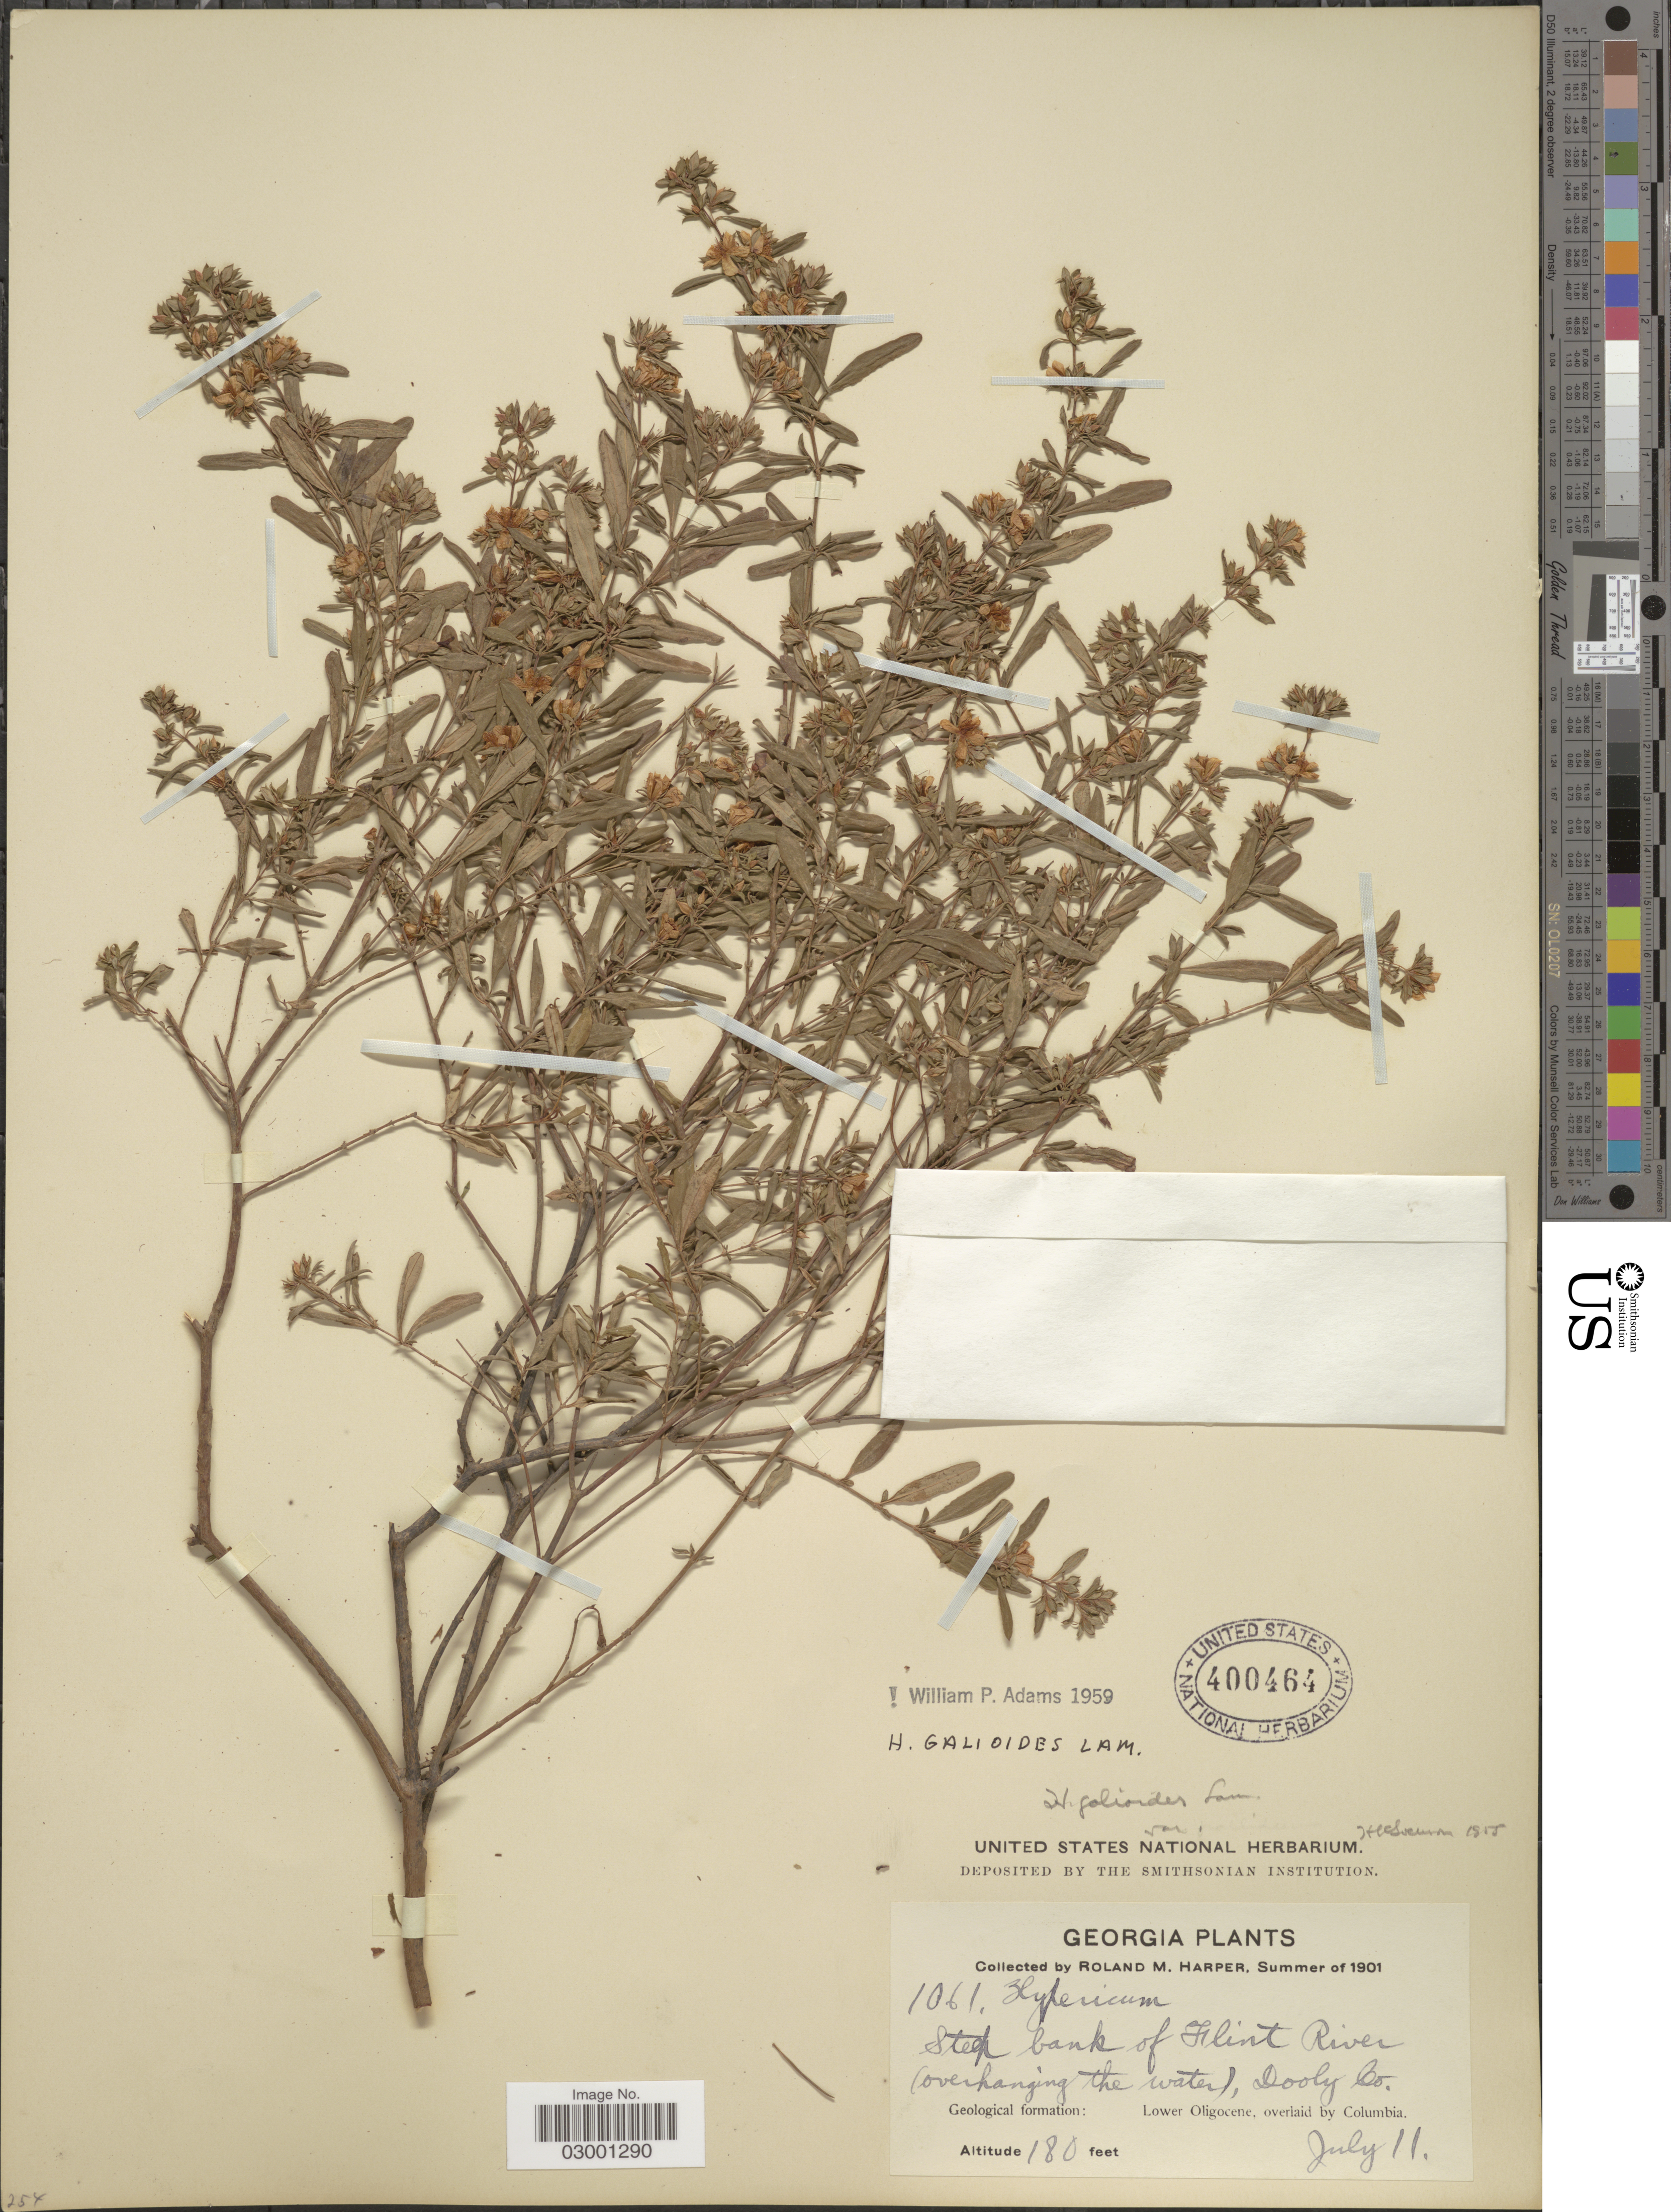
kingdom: Plantae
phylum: Tracheophyta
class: Magnoliopsida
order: Malpighiales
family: Hypericaceae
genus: Hypericum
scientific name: Hypericum galioides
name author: Lam.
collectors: R. M. Harper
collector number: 1061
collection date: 1901-07-11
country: United States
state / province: Georgia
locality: Steep bank of Flint River (overhanging the water), Dooly Co.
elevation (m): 55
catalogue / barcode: US 400464